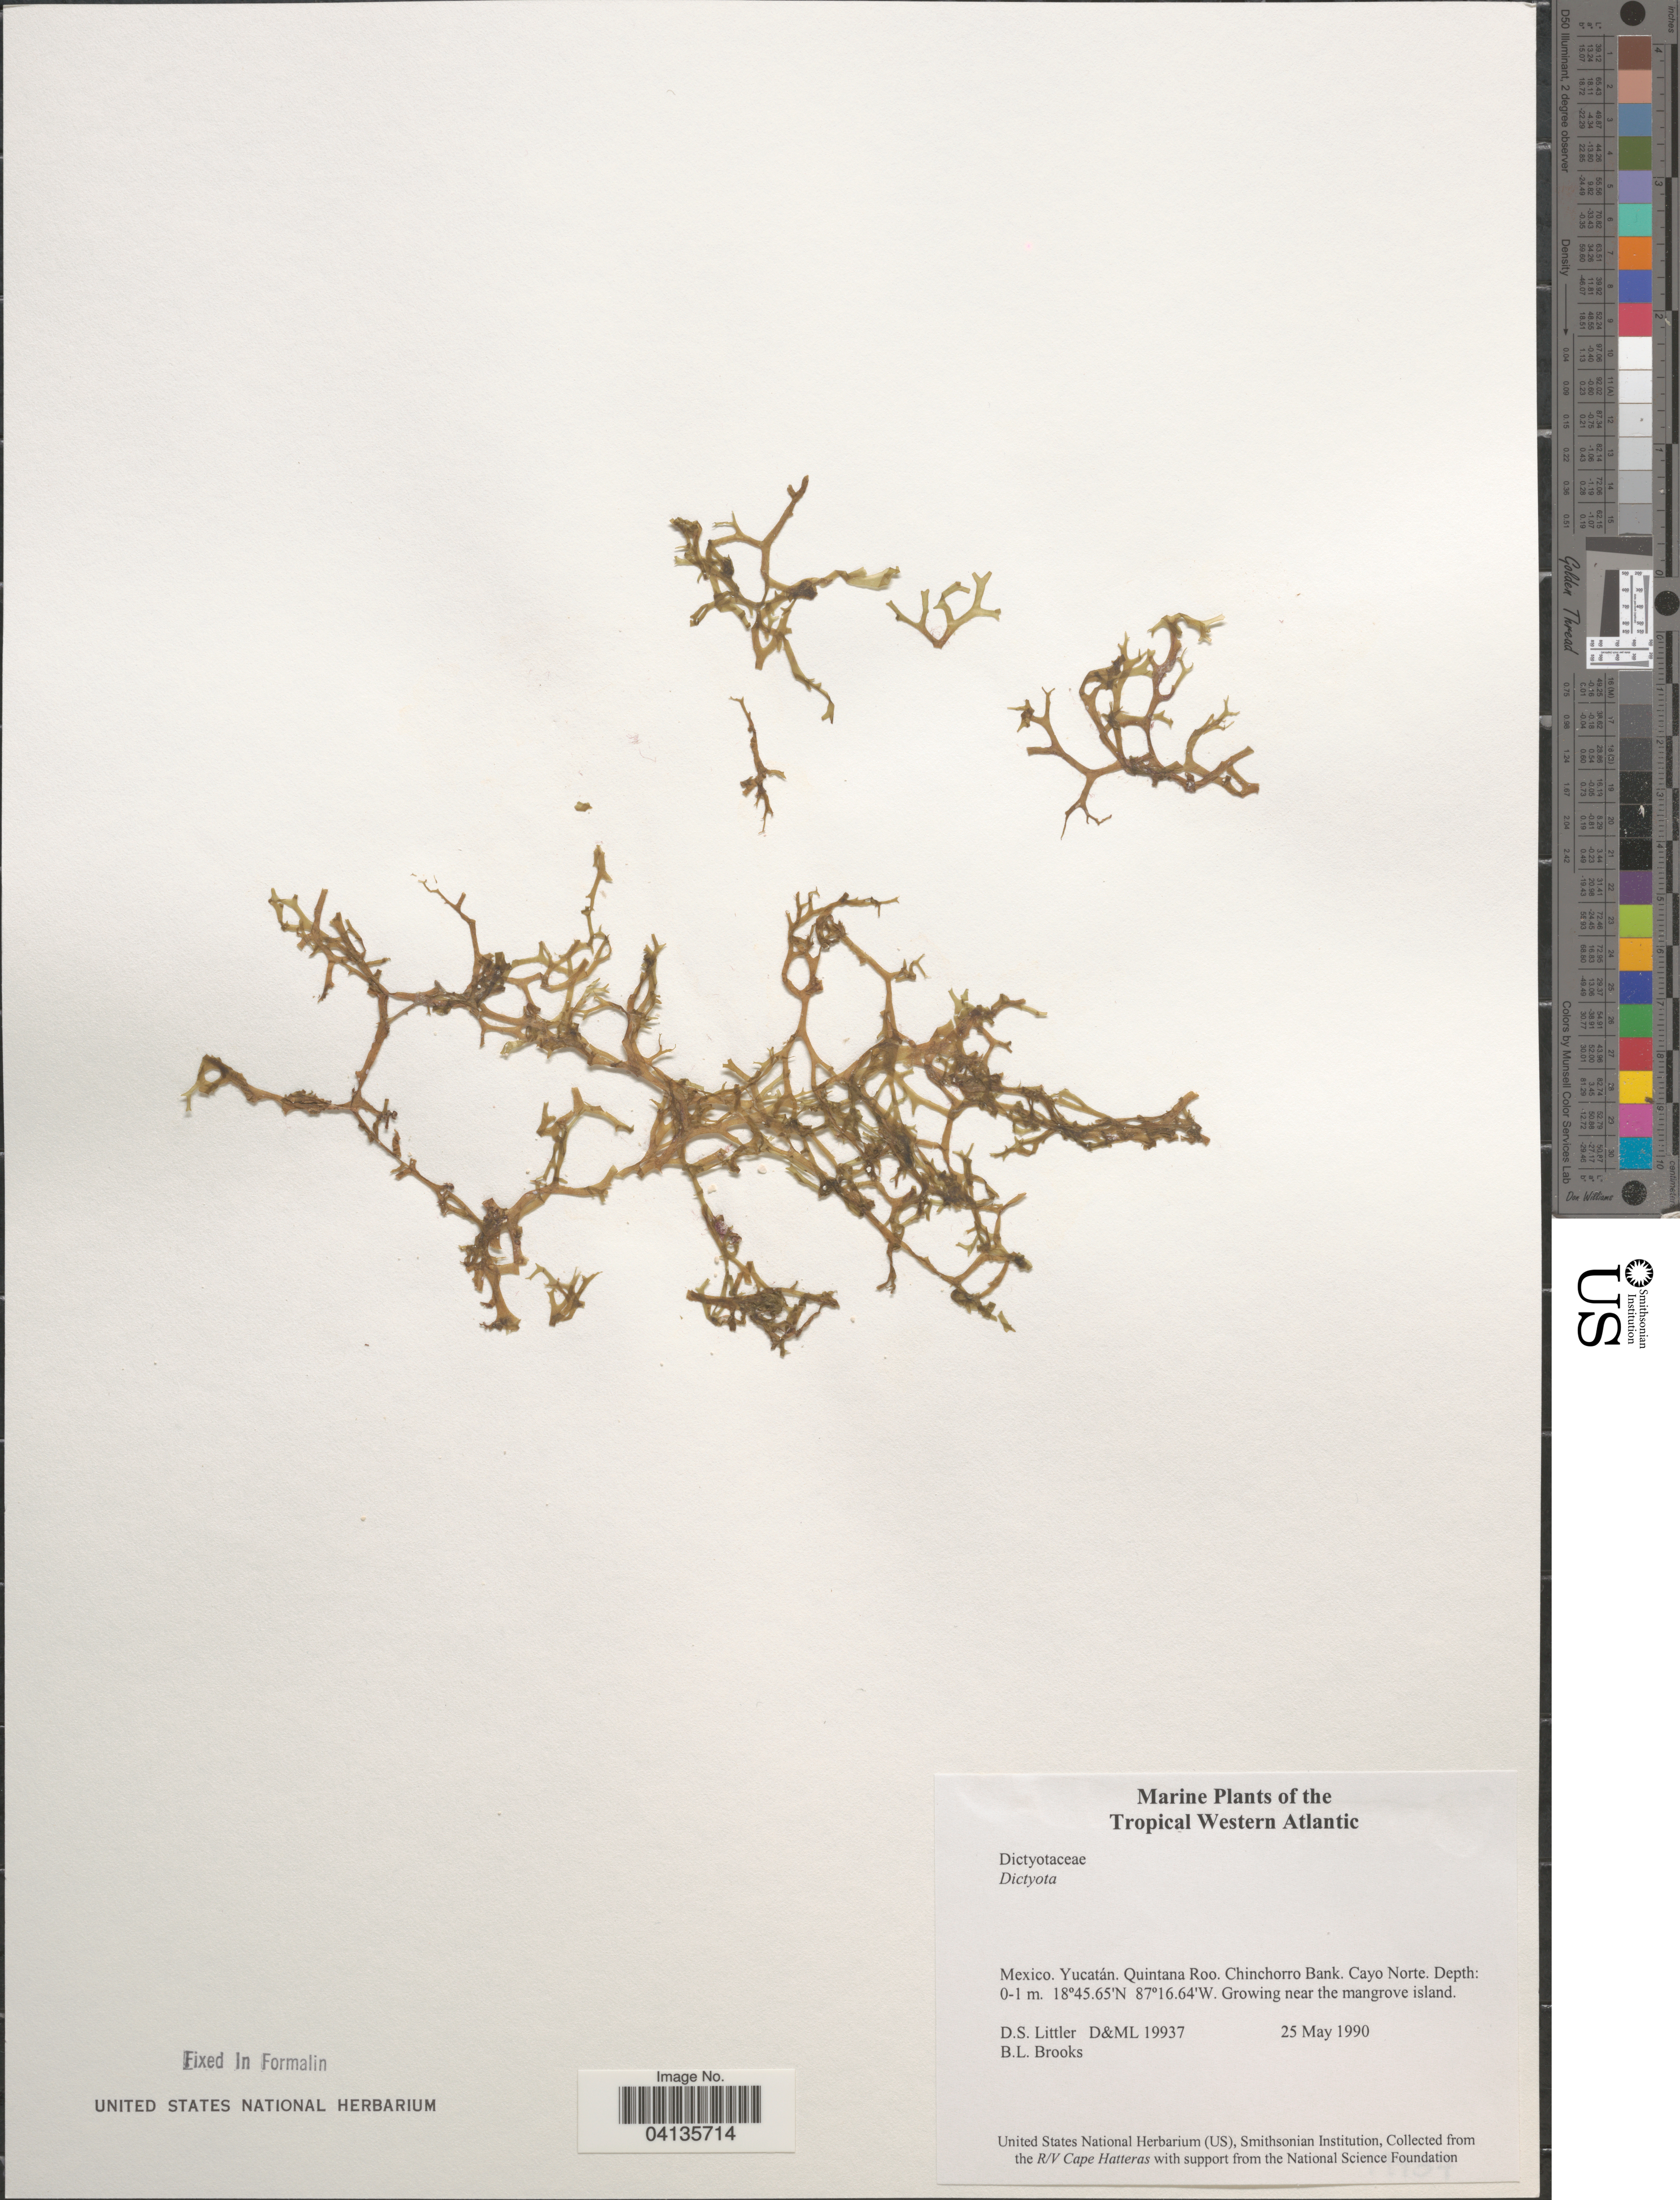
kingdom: Chromista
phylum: Ochrophyta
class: Phaeophyceae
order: Dictyotales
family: Dictyotaceae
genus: Dictyota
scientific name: Dictyota sp.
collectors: D. S. Littler & B. Brooks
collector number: D&ML19937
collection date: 1990-05-25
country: Mexico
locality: Tropical Western Atlantic. Yucatán. Quintana Roo. Chinchorro Bank. Cayo Norte. Growing near the mangrove island.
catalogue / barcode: US 238536